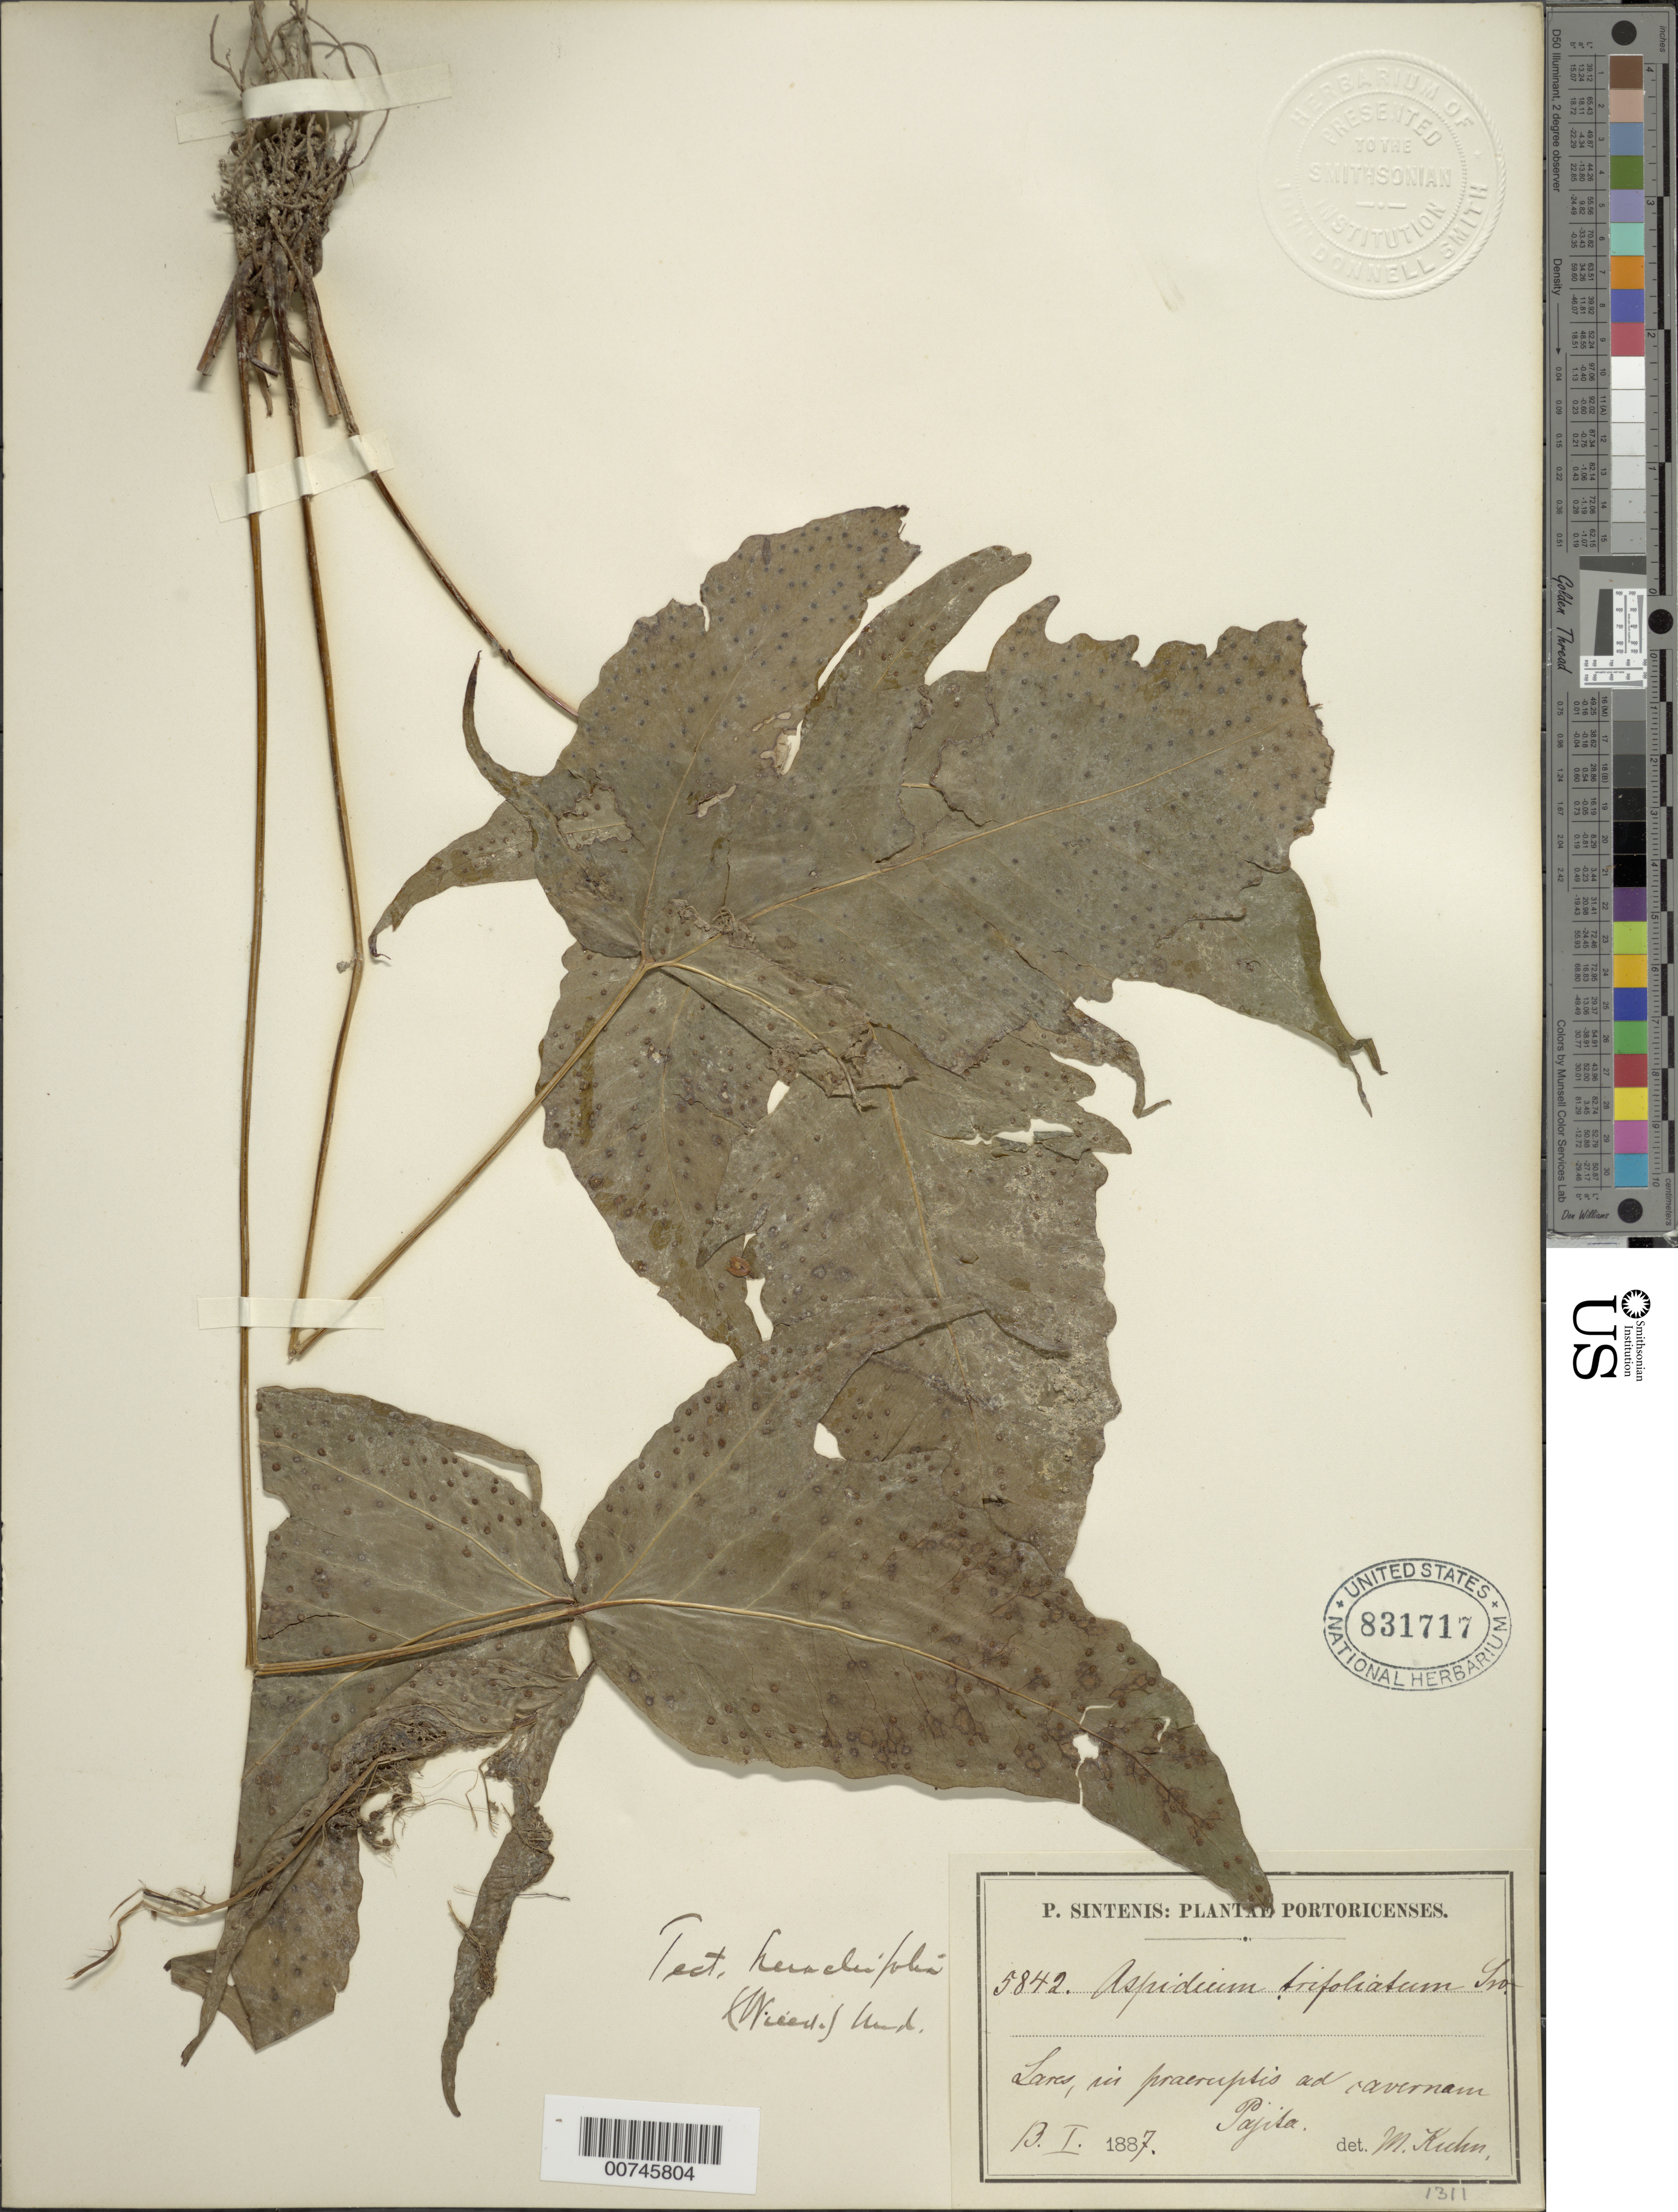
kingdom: Plantae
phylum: Tracheophyta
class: Polypodiopsida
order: Polypodiales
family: Tectariaceae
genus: Tectaria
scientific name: Tectaria heracleifolia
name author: (Willd.) Underw.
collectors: P. Sintenis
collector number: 5842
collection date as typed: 13 Jan 1887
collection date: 1887-01-13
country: Puerto Rico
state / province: Lares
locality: Lares, in praeruptis ad cavernam Pajita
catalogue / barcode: US 831717